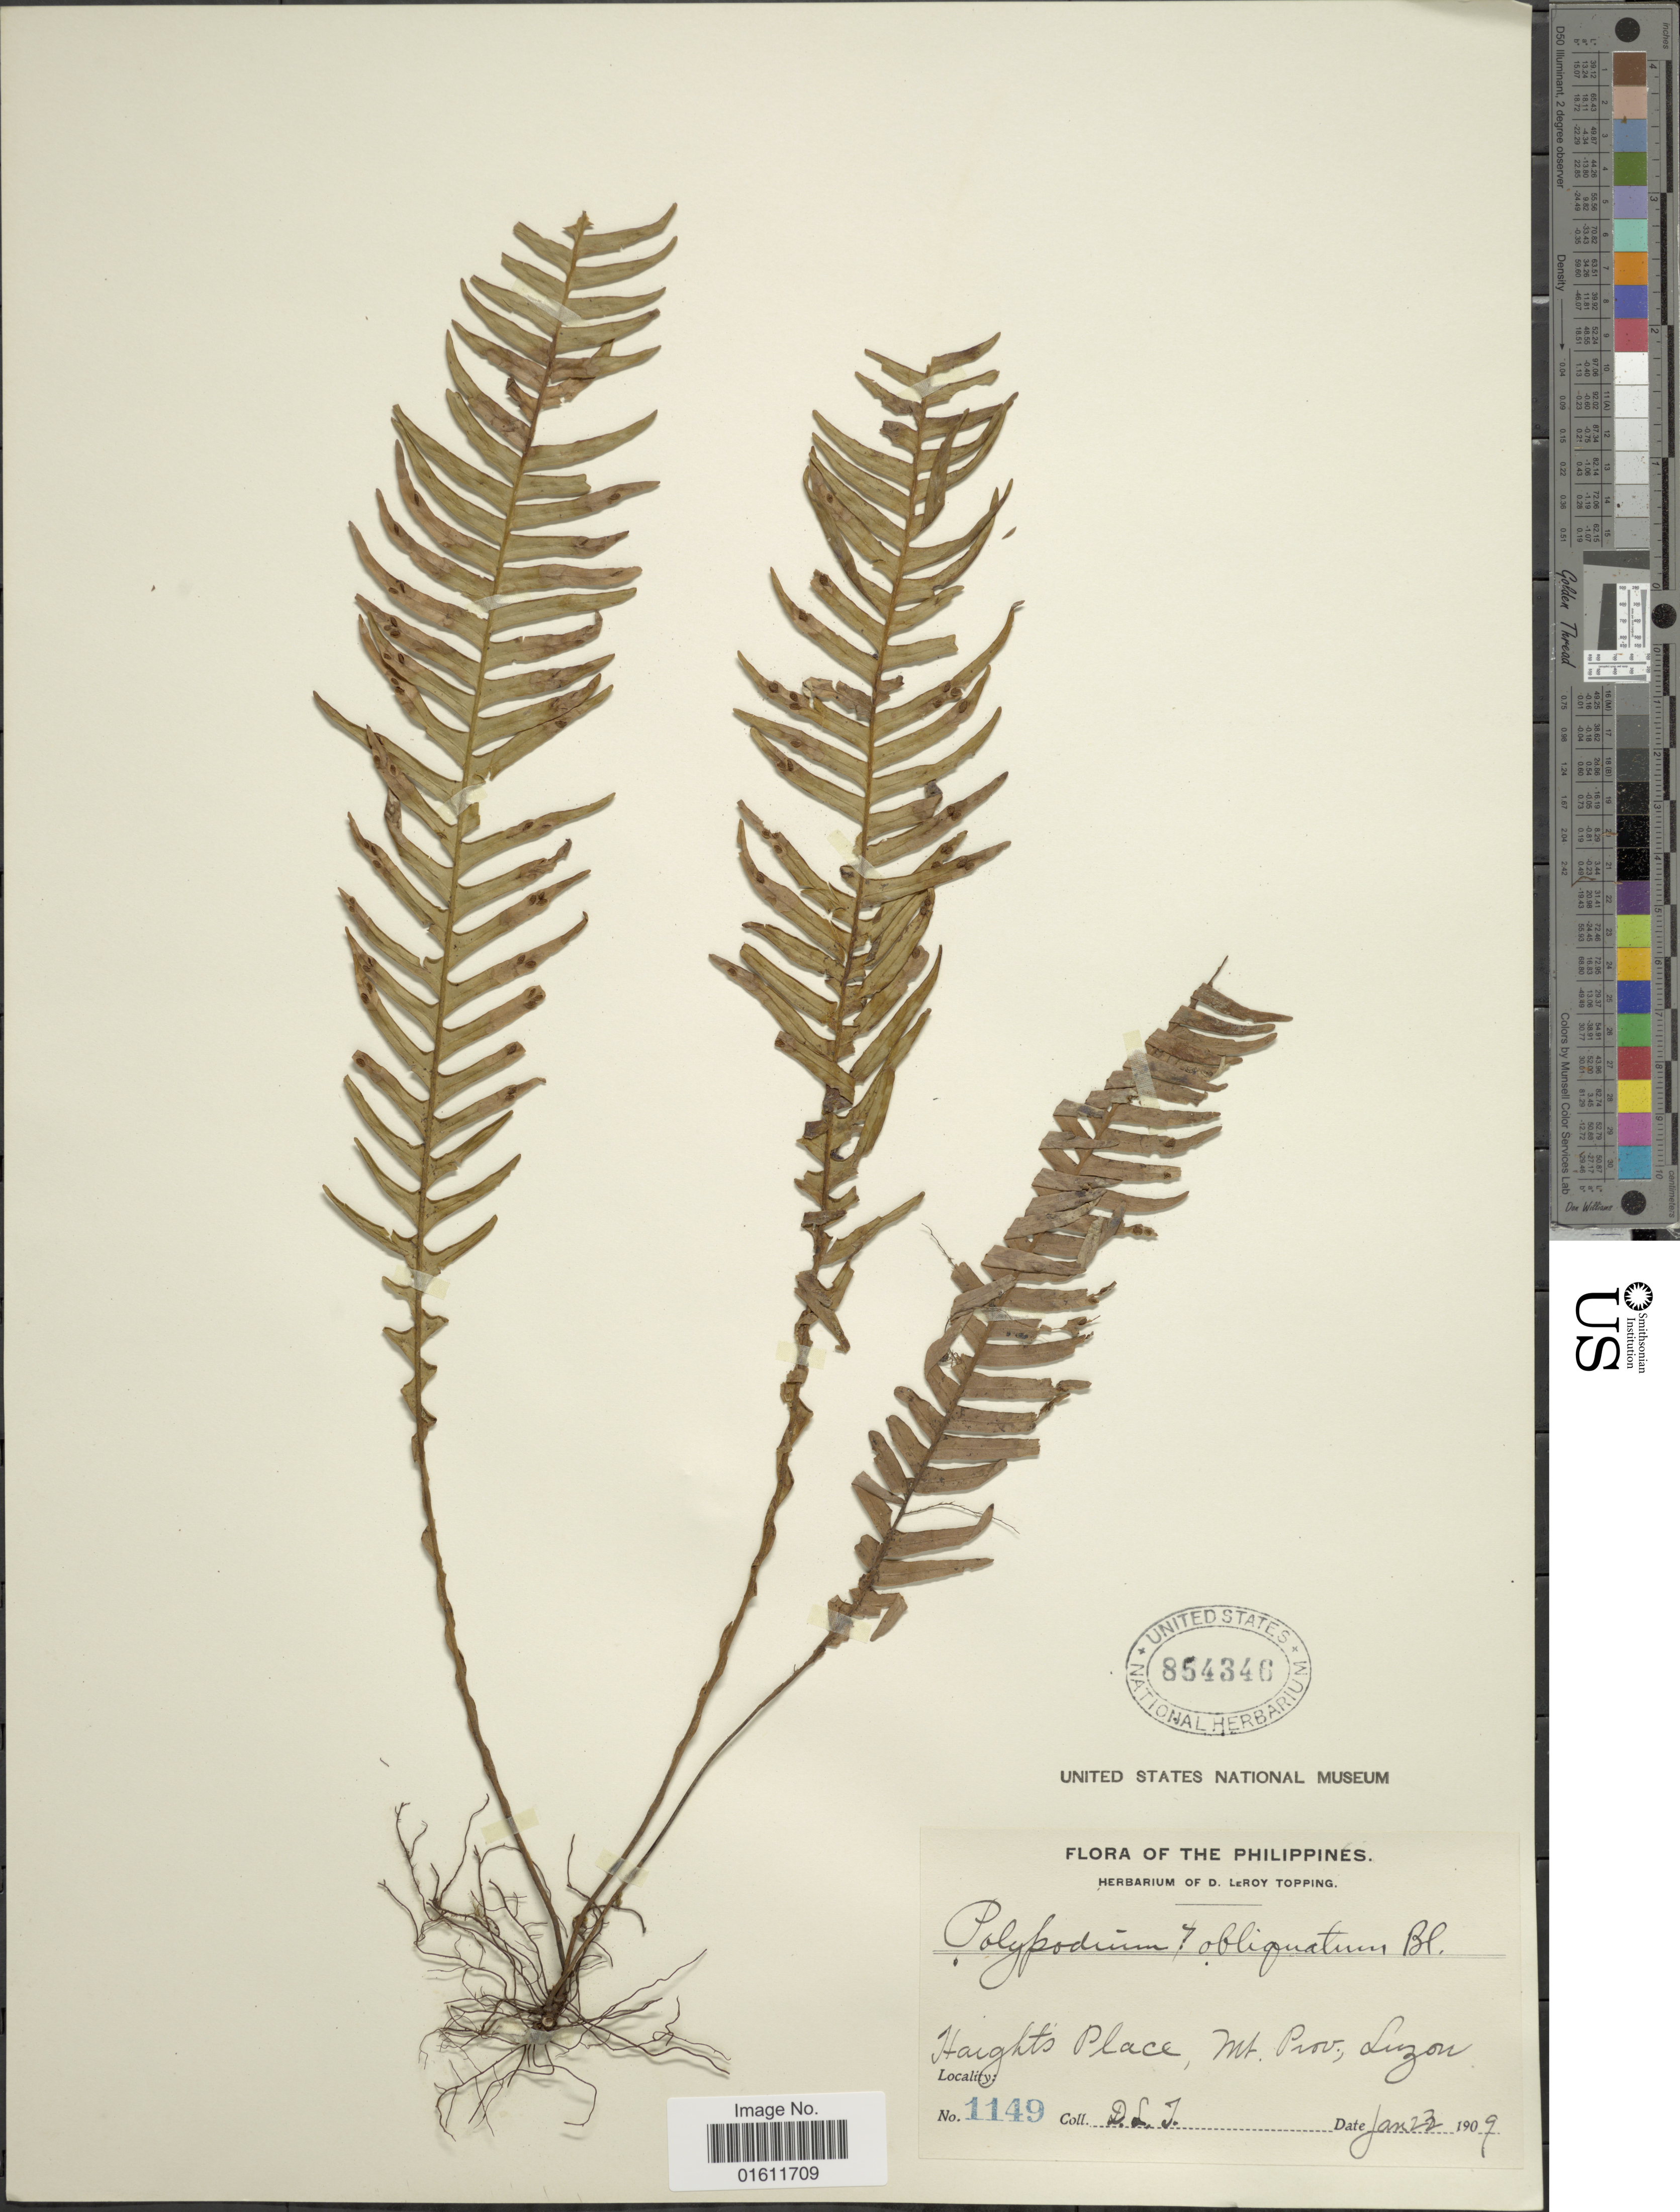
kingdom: Plantae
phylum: Tracheophyta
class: Polypodiopsida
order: Polypodiales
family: Polypodiaceae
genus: Prosaptia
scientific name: Prosaptia obliquata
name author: (Blume) Mett.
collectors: D. L. Topping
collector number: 1149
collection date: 1909-01-23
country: Philippines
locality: Haights Place, Mt. Prov., Luzon.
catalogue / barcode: US 854346